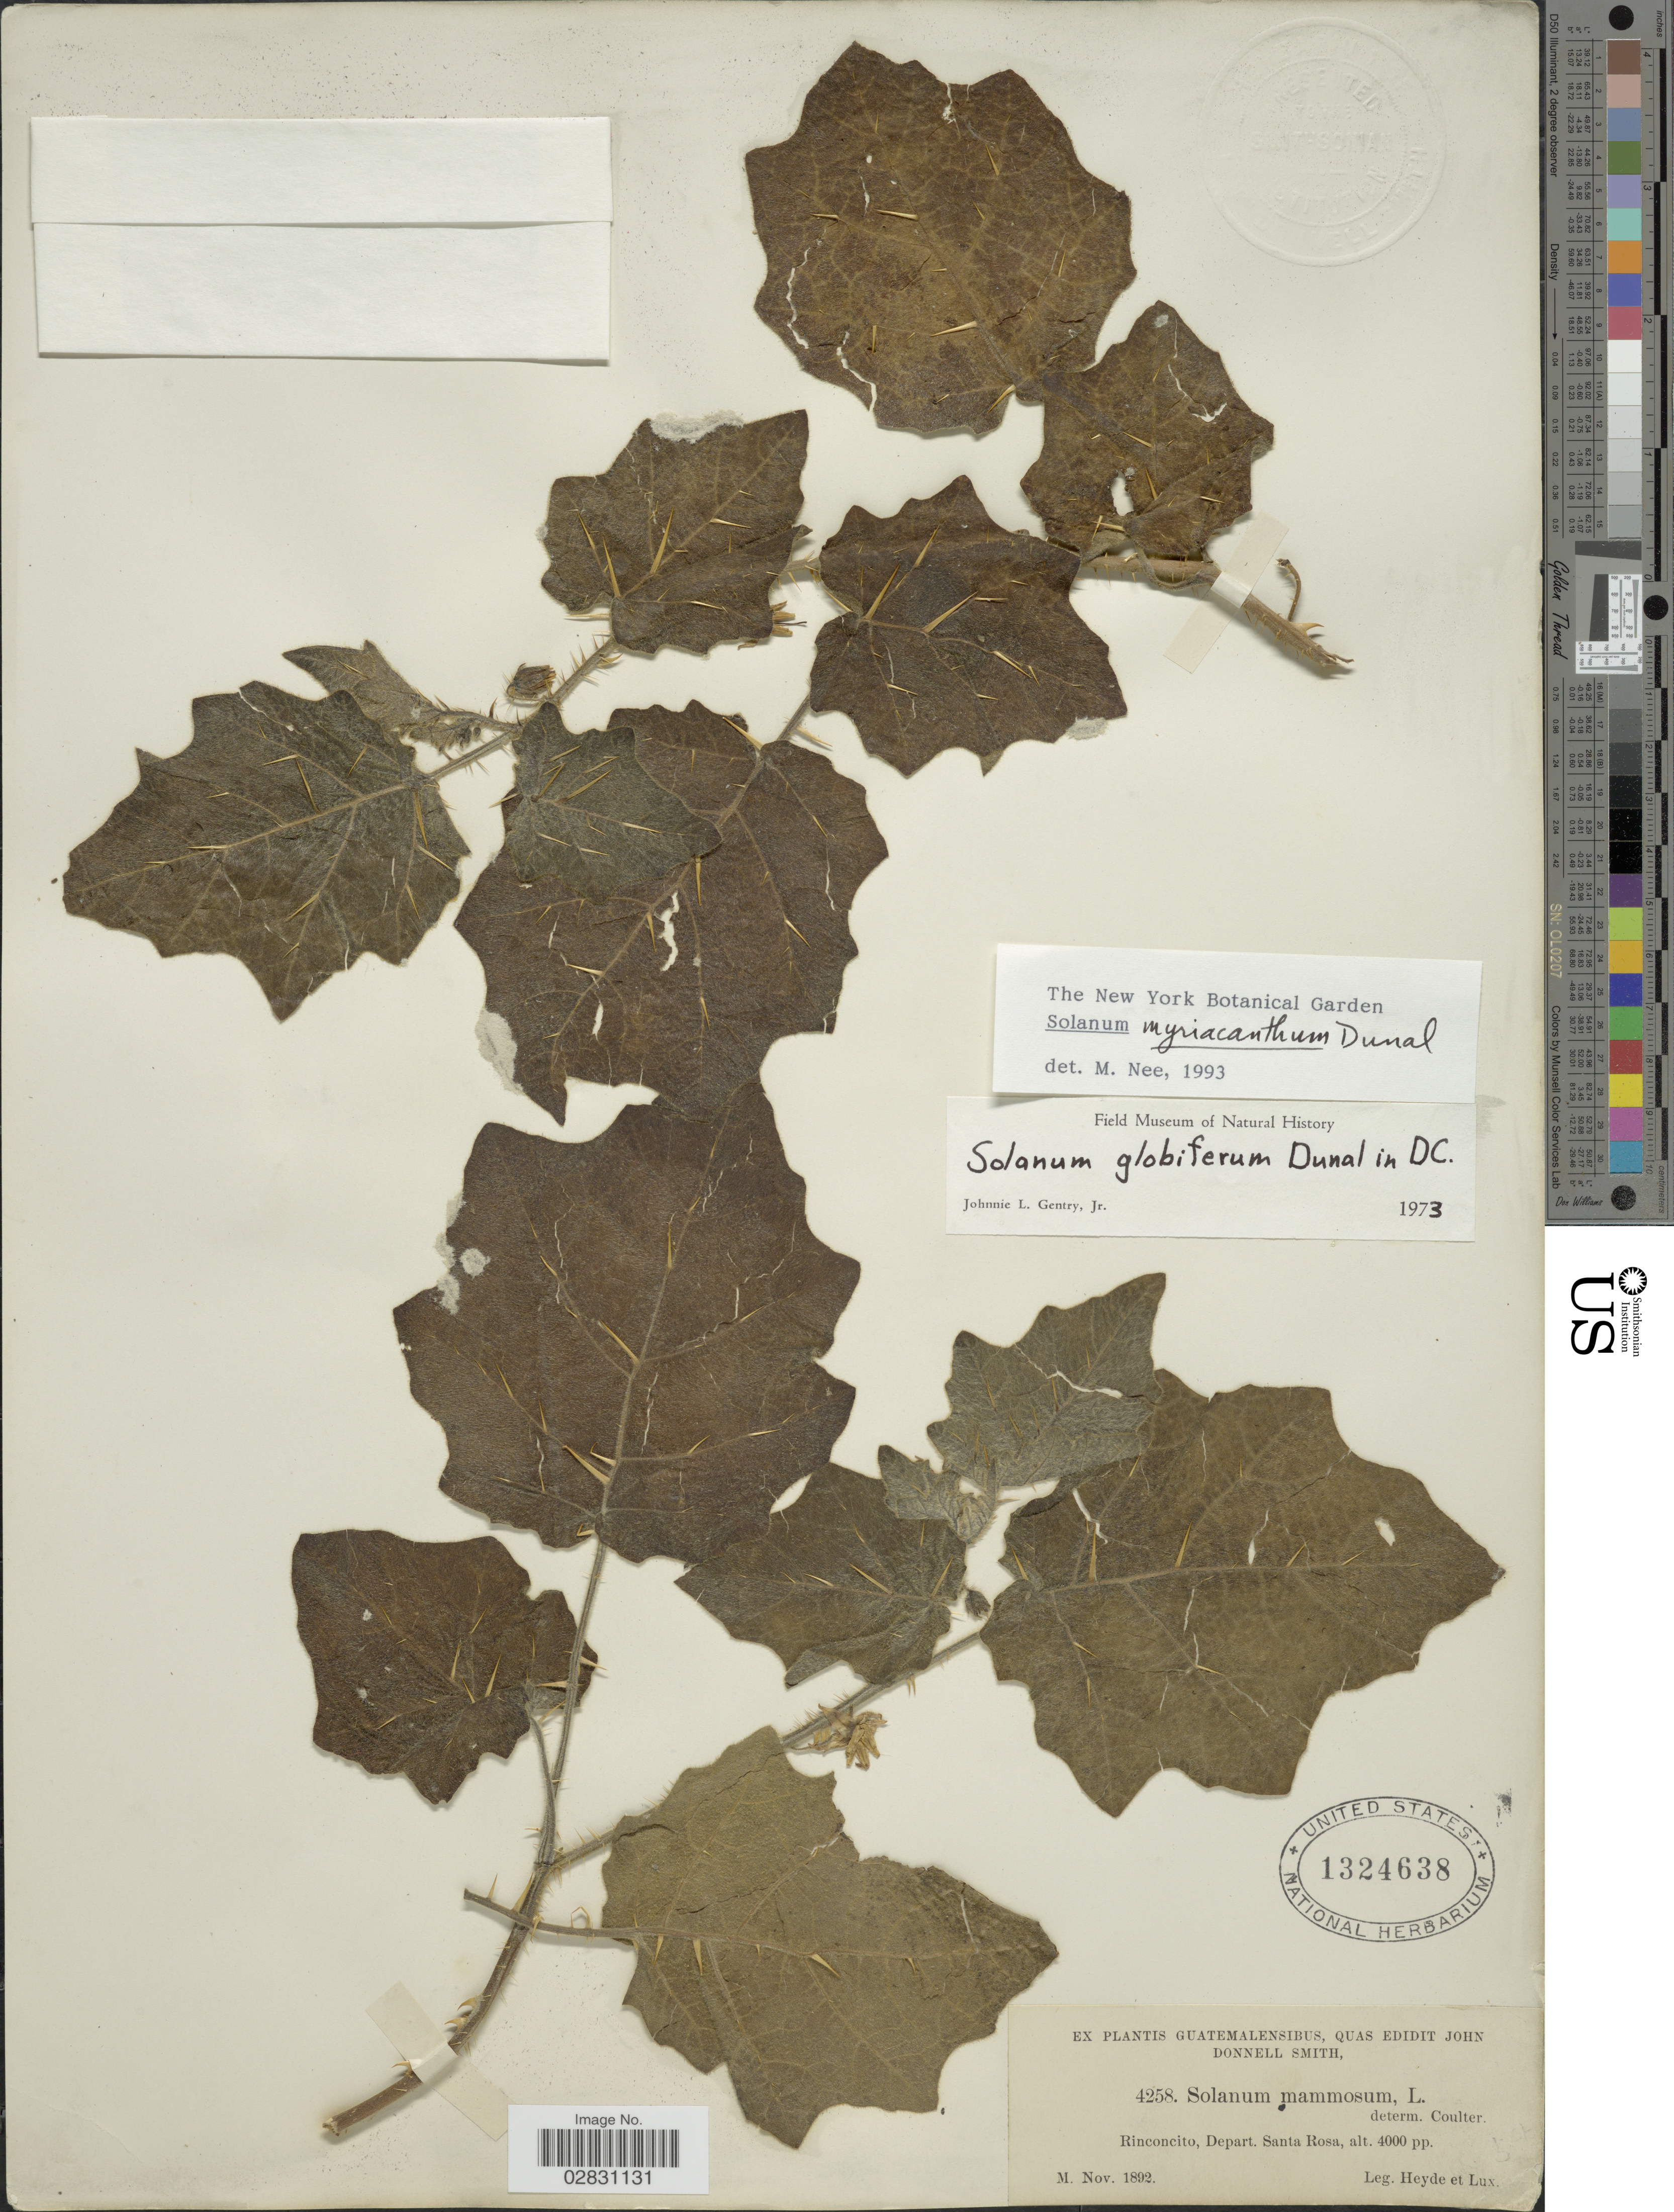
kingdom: Plantae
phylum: Tracheophyta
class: Magnoliopsida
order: Solanales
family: Solanaceae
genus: Solanum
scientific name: Solanum myrianthum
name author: Britton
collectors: Heyde & Lux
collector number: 4258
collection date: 1892-11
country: Guatemala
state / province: Santa Rosa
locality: Rinconcito, Depart. Santa Rosa.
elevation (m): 1219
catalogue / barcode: US 1324638